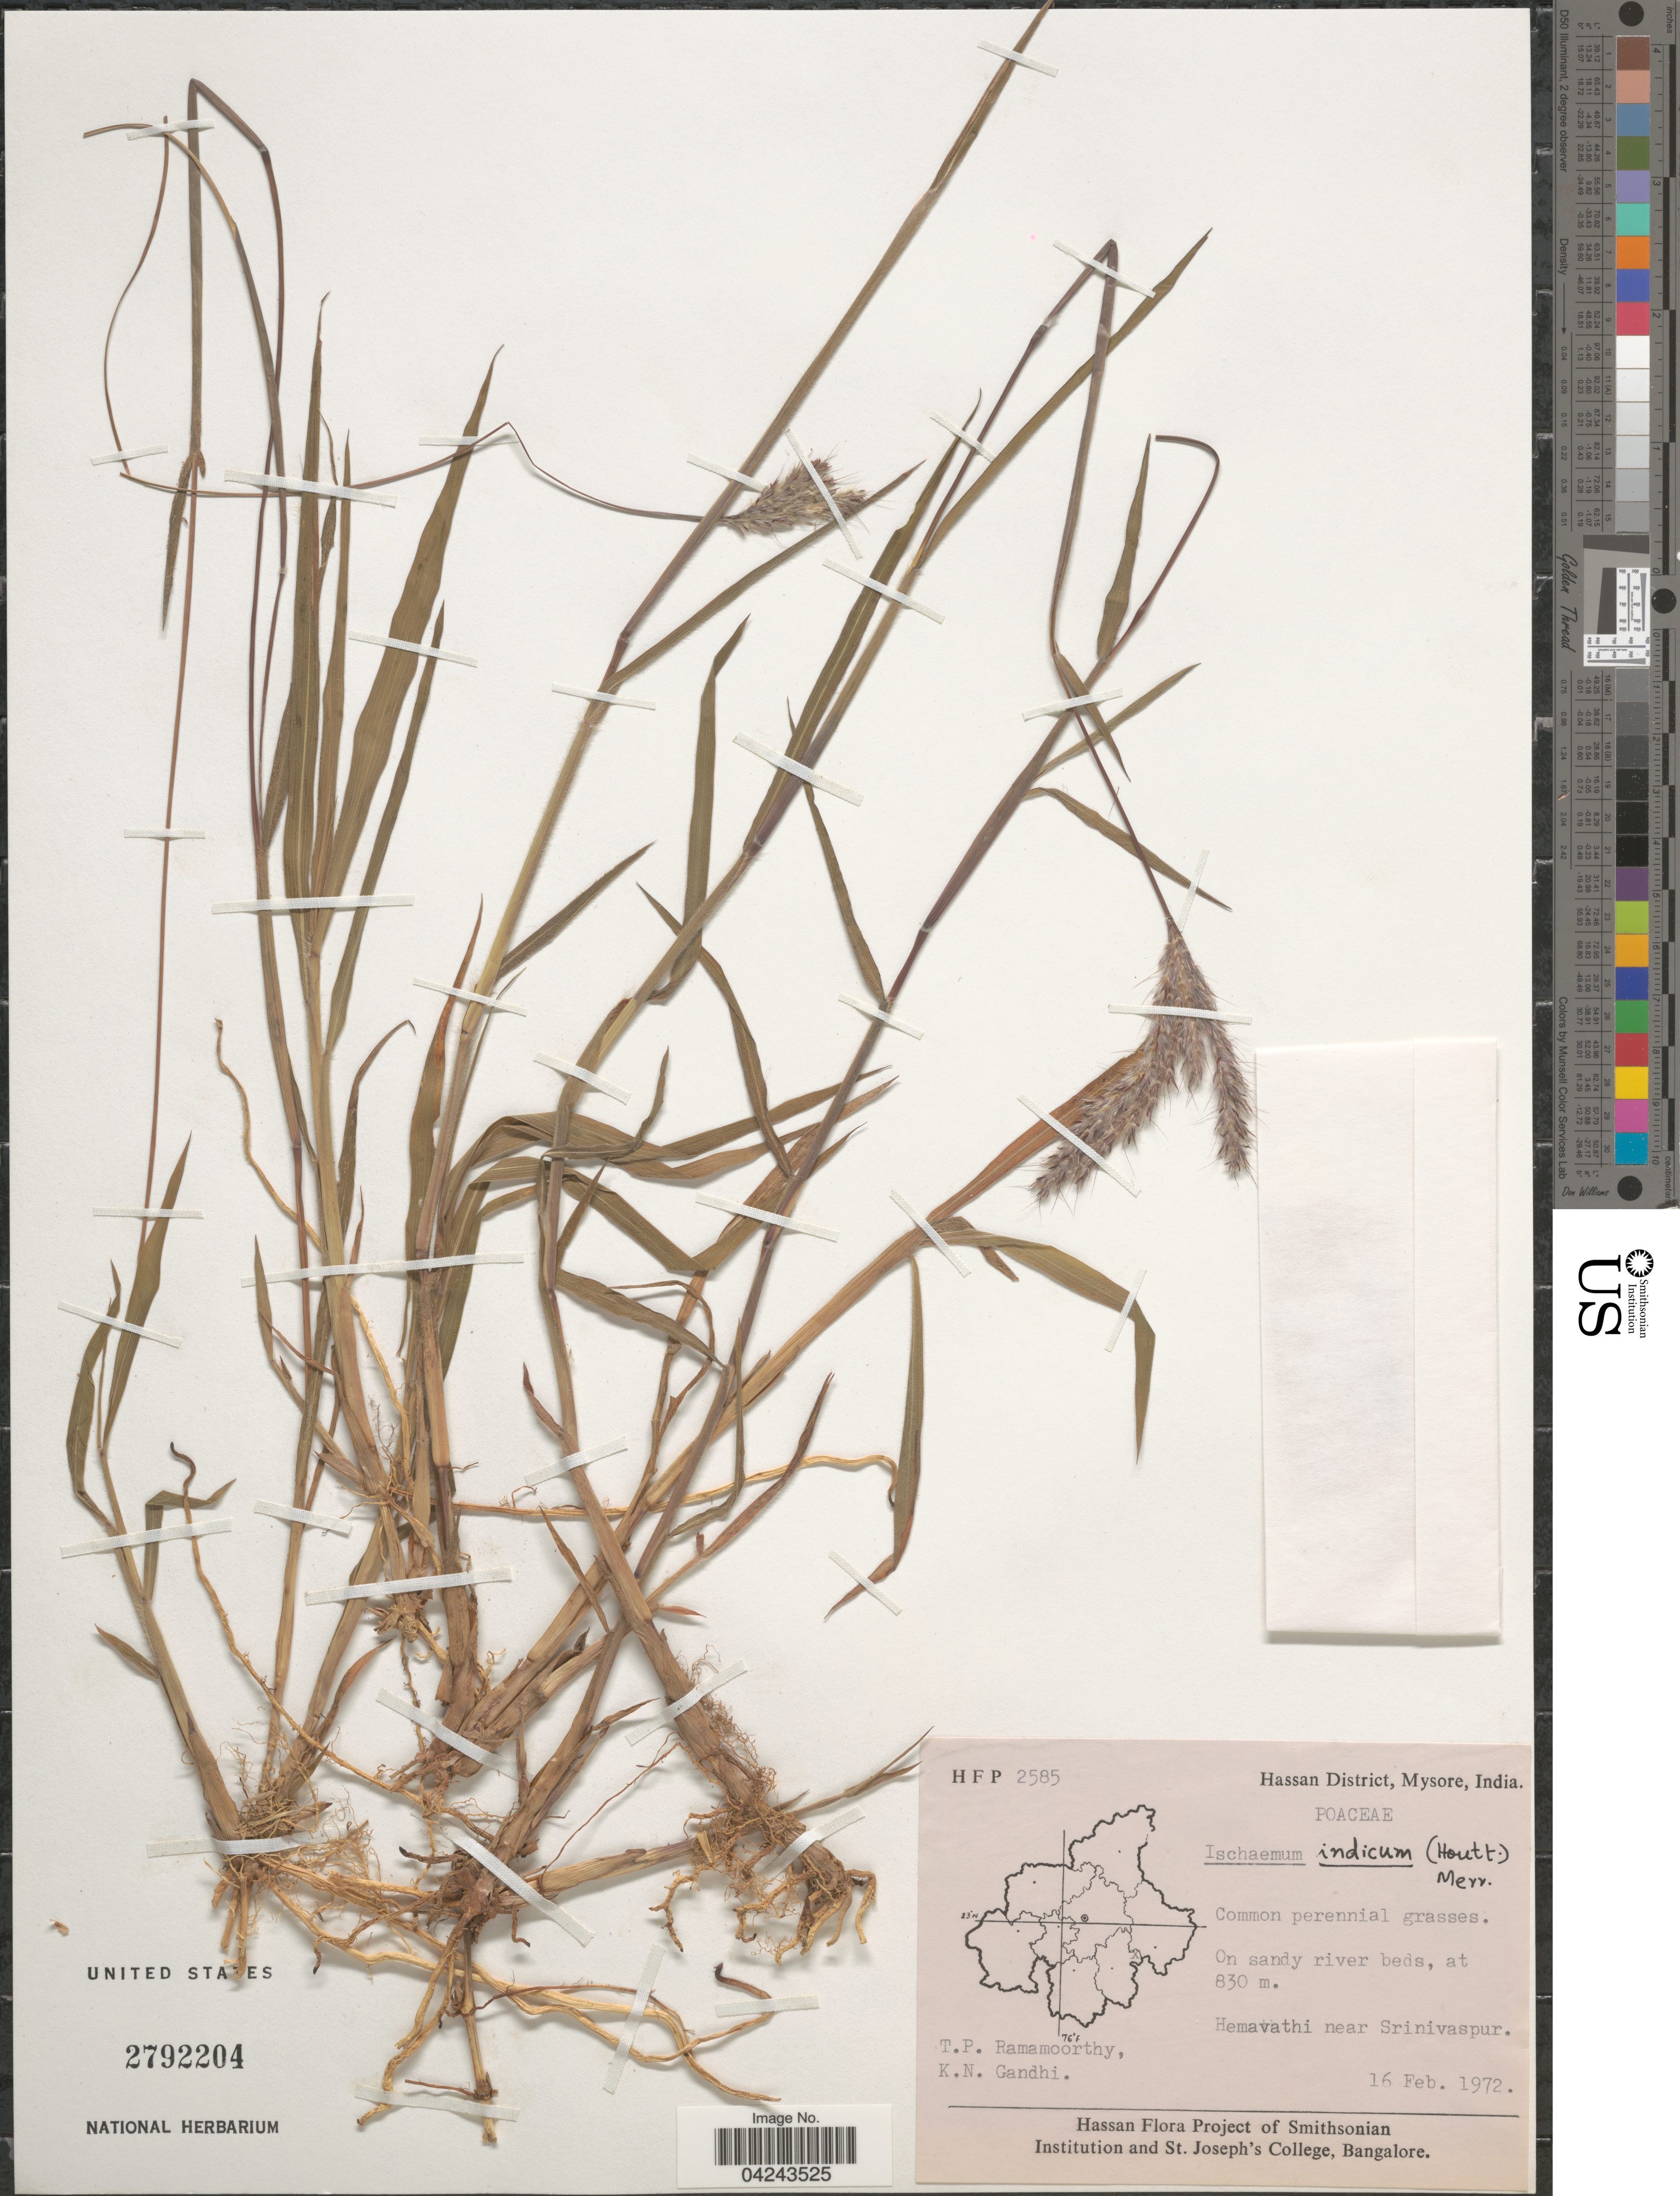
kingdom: Plantae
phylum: Tracheophyta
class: Liliopsida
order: Poales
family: Poaceae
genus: Ischaemum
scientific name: Ischaemum ciliare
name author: Retz.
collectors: T. P. Ramamoorthy & K. N. Gandhi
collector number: HFP 2585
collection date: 1972-02-16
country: India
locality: Hassan District, Mysore. On sandy river beds. Hemavathi near Srinivaspur.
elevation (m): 830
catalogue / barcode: US 2792204